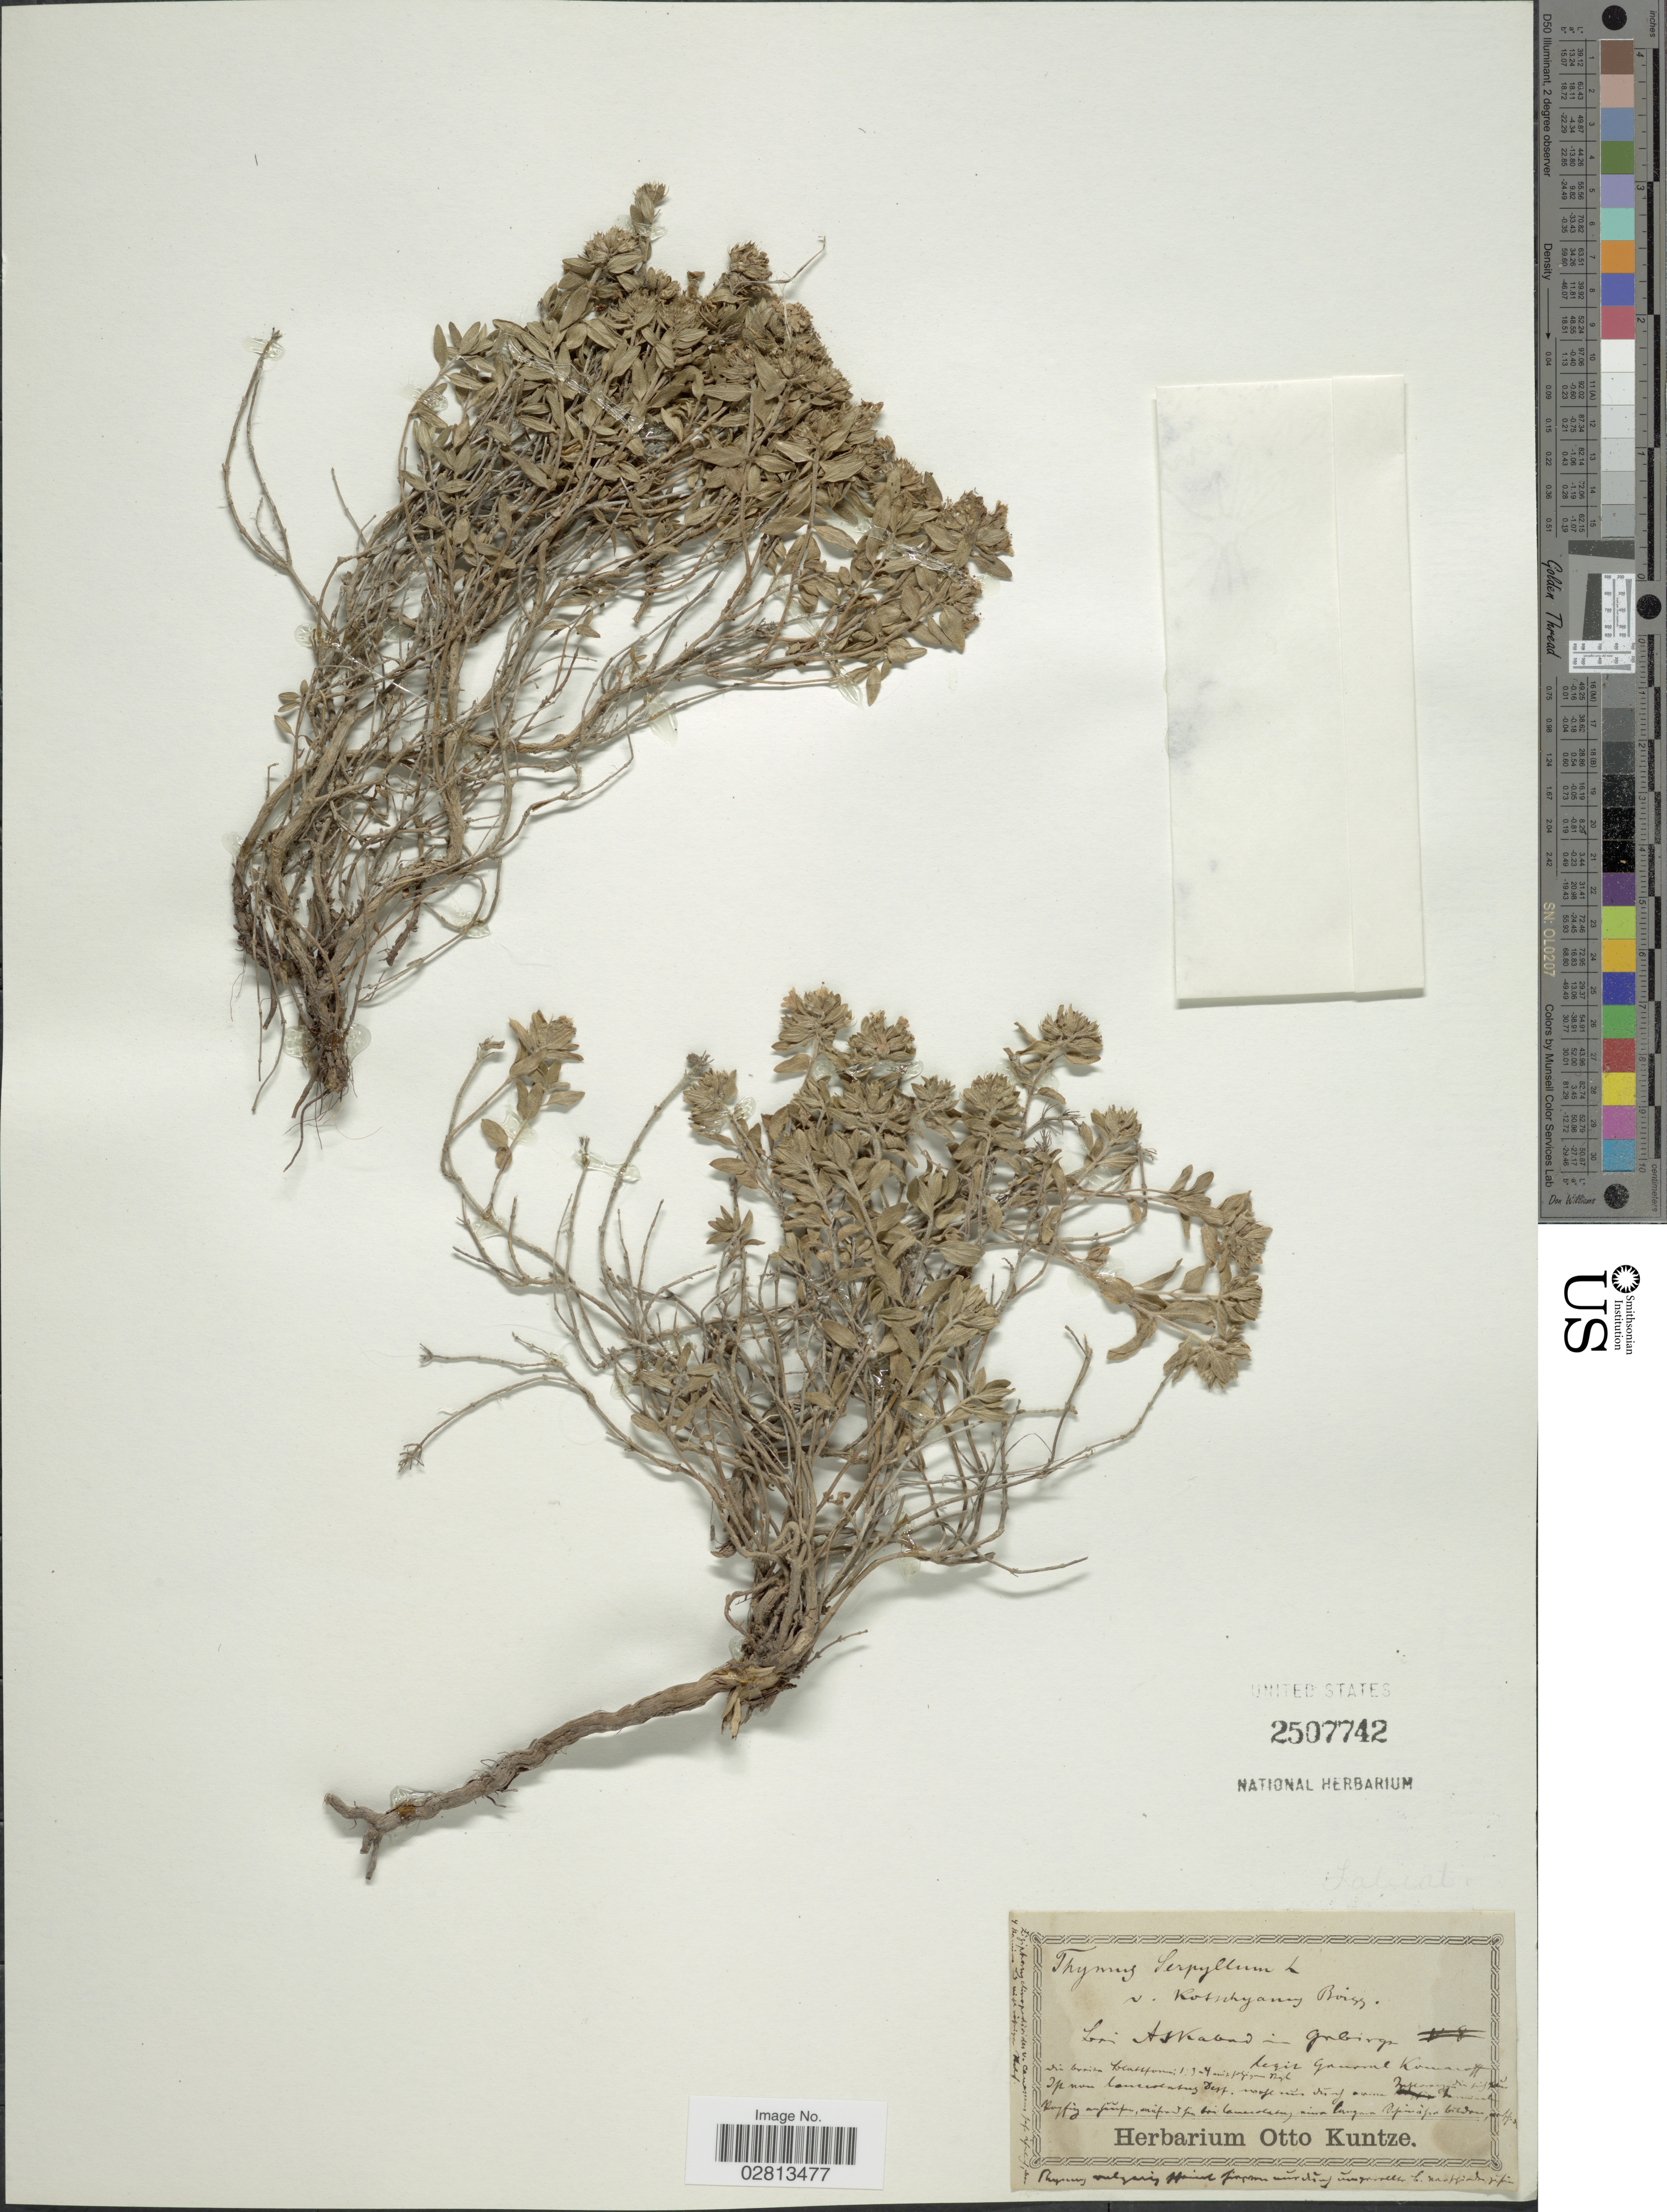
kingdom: Plantae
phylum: Tracheophyta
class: Magnoliopsida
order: Lamiales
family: Lamiaceae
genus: Thymus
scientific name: Thymus serpyllum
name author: L.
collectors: ex herb. Otto Kuntze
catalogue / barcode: US 2507742